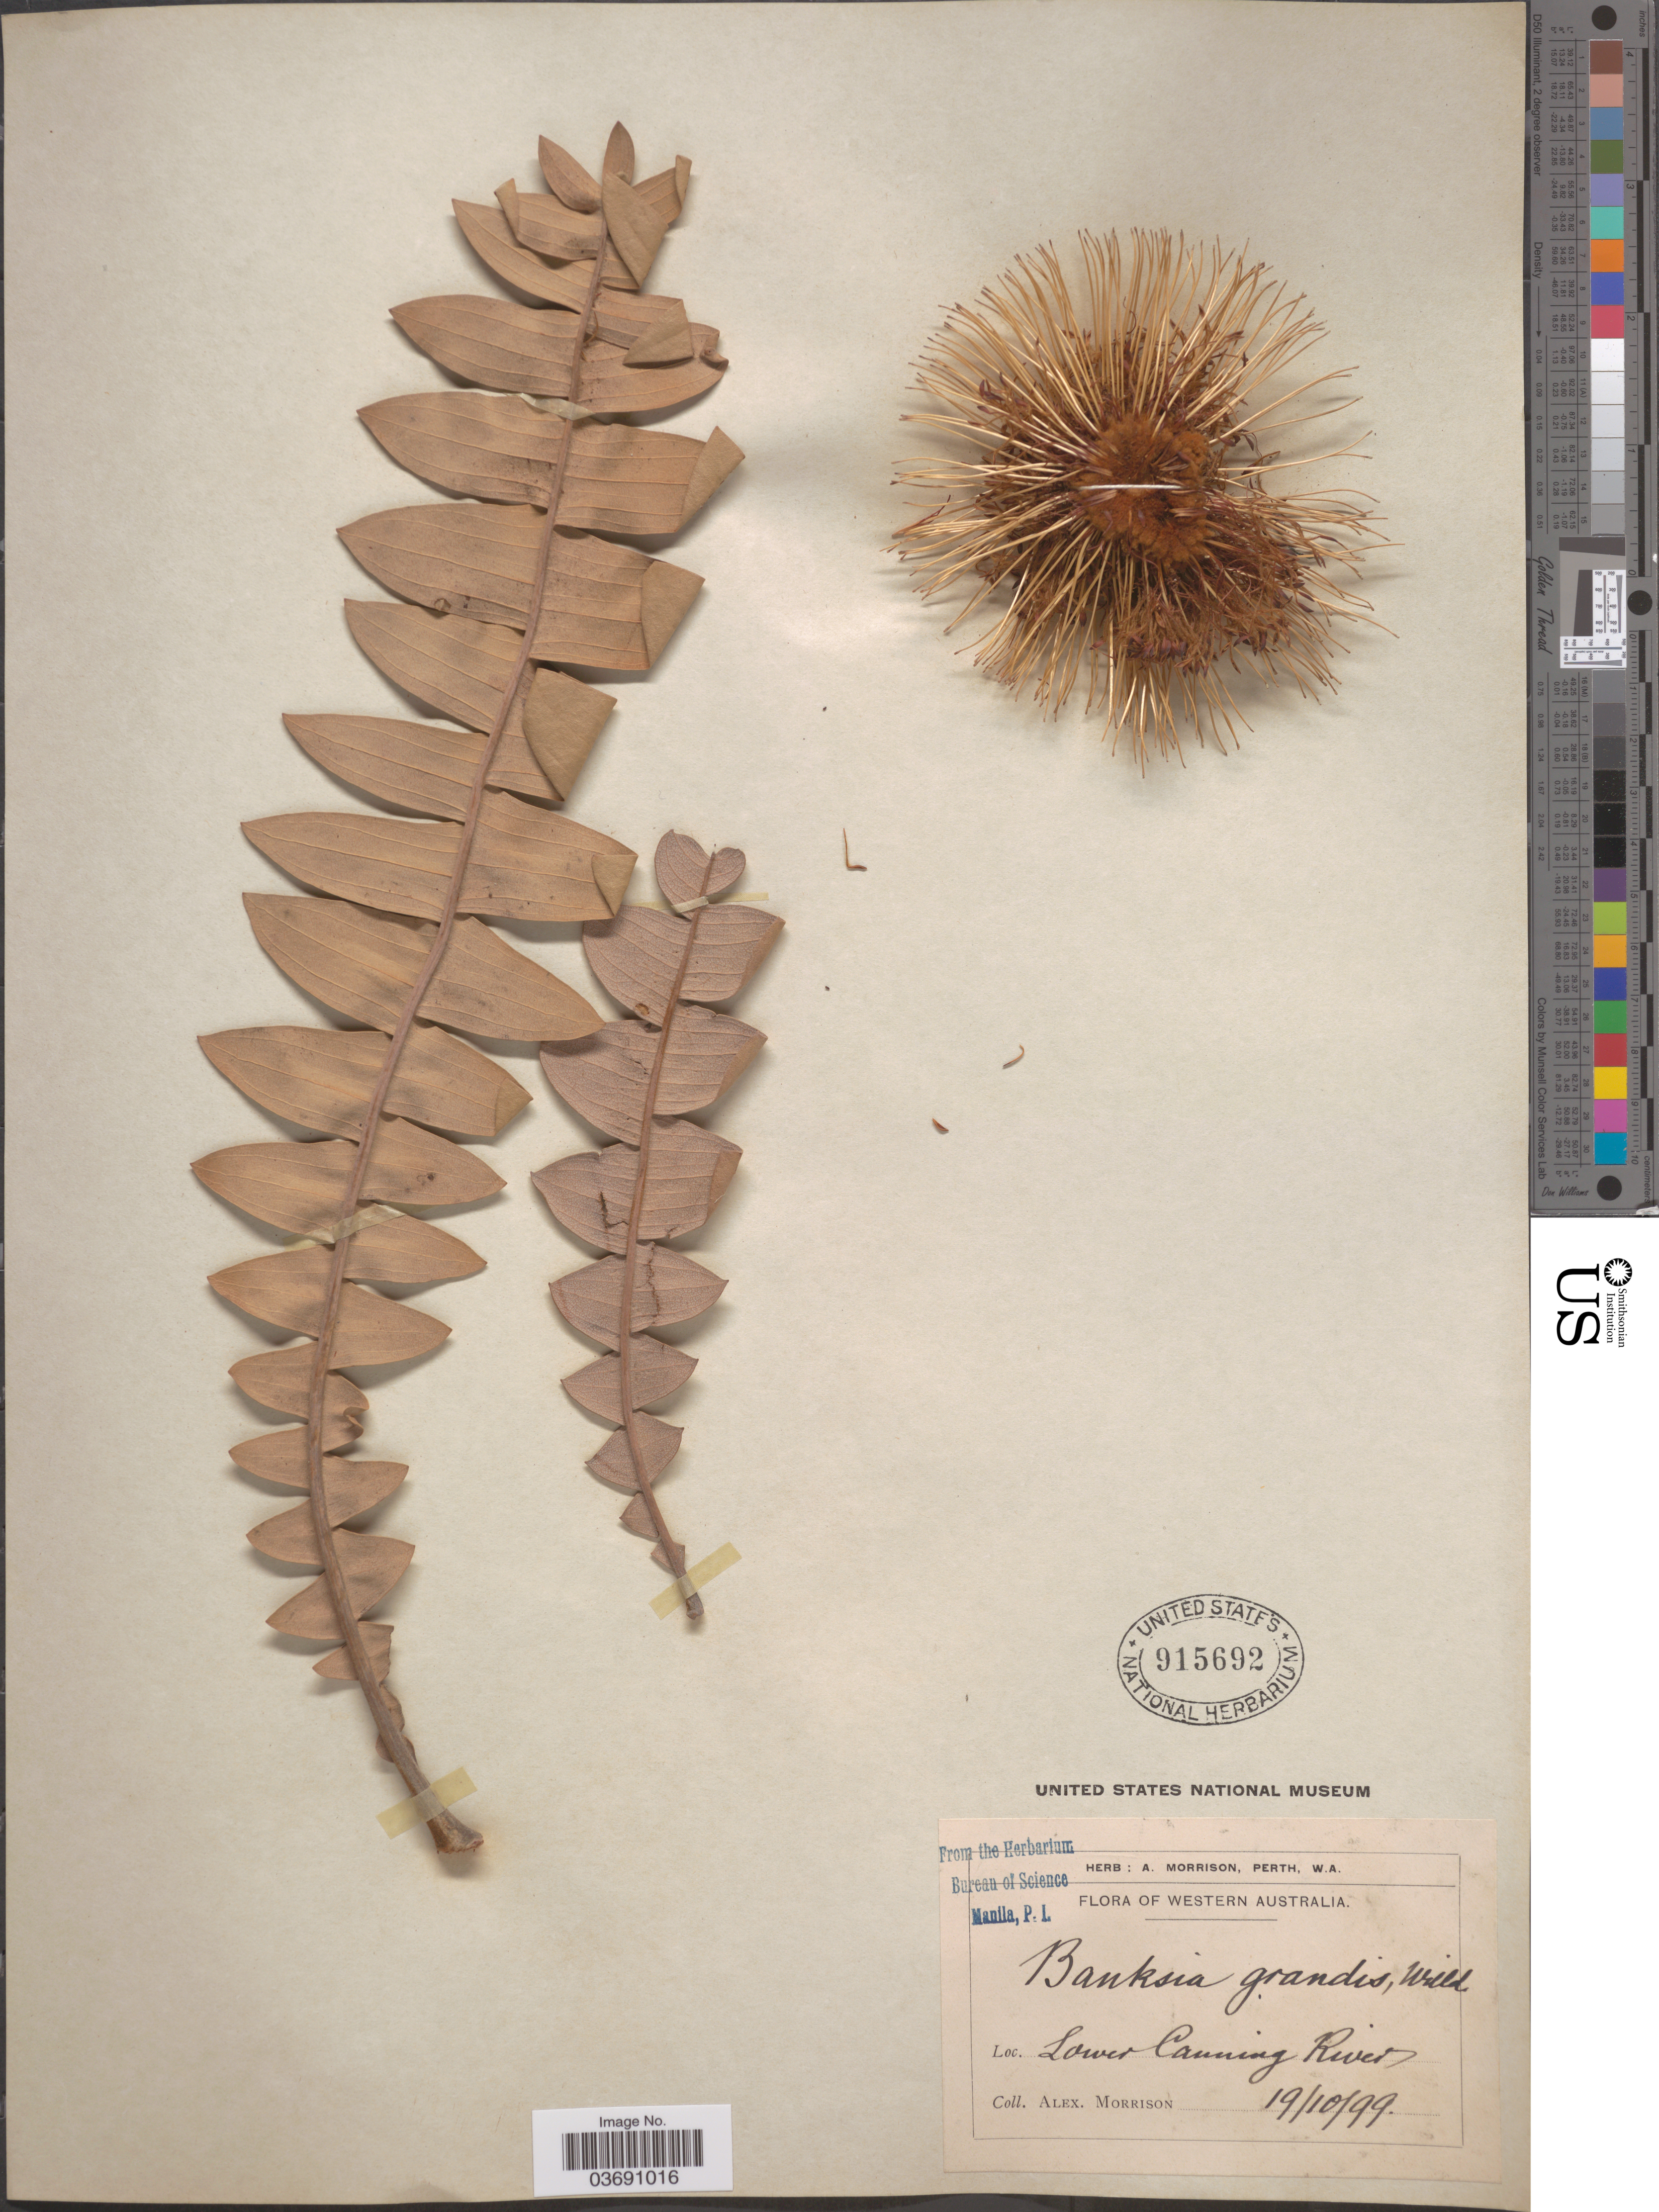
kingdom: Plantae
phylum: Tracheophyta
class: Magnoliopsida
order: Proteales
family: Proteaceae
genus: Banksia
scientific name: Banksia grandis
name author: Willd.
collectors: A. Morrison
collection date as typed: Transcribed d/m/y: 19/10/99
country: Australia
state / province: Western Australia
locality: Lower Canning River.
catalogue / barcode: US 915692